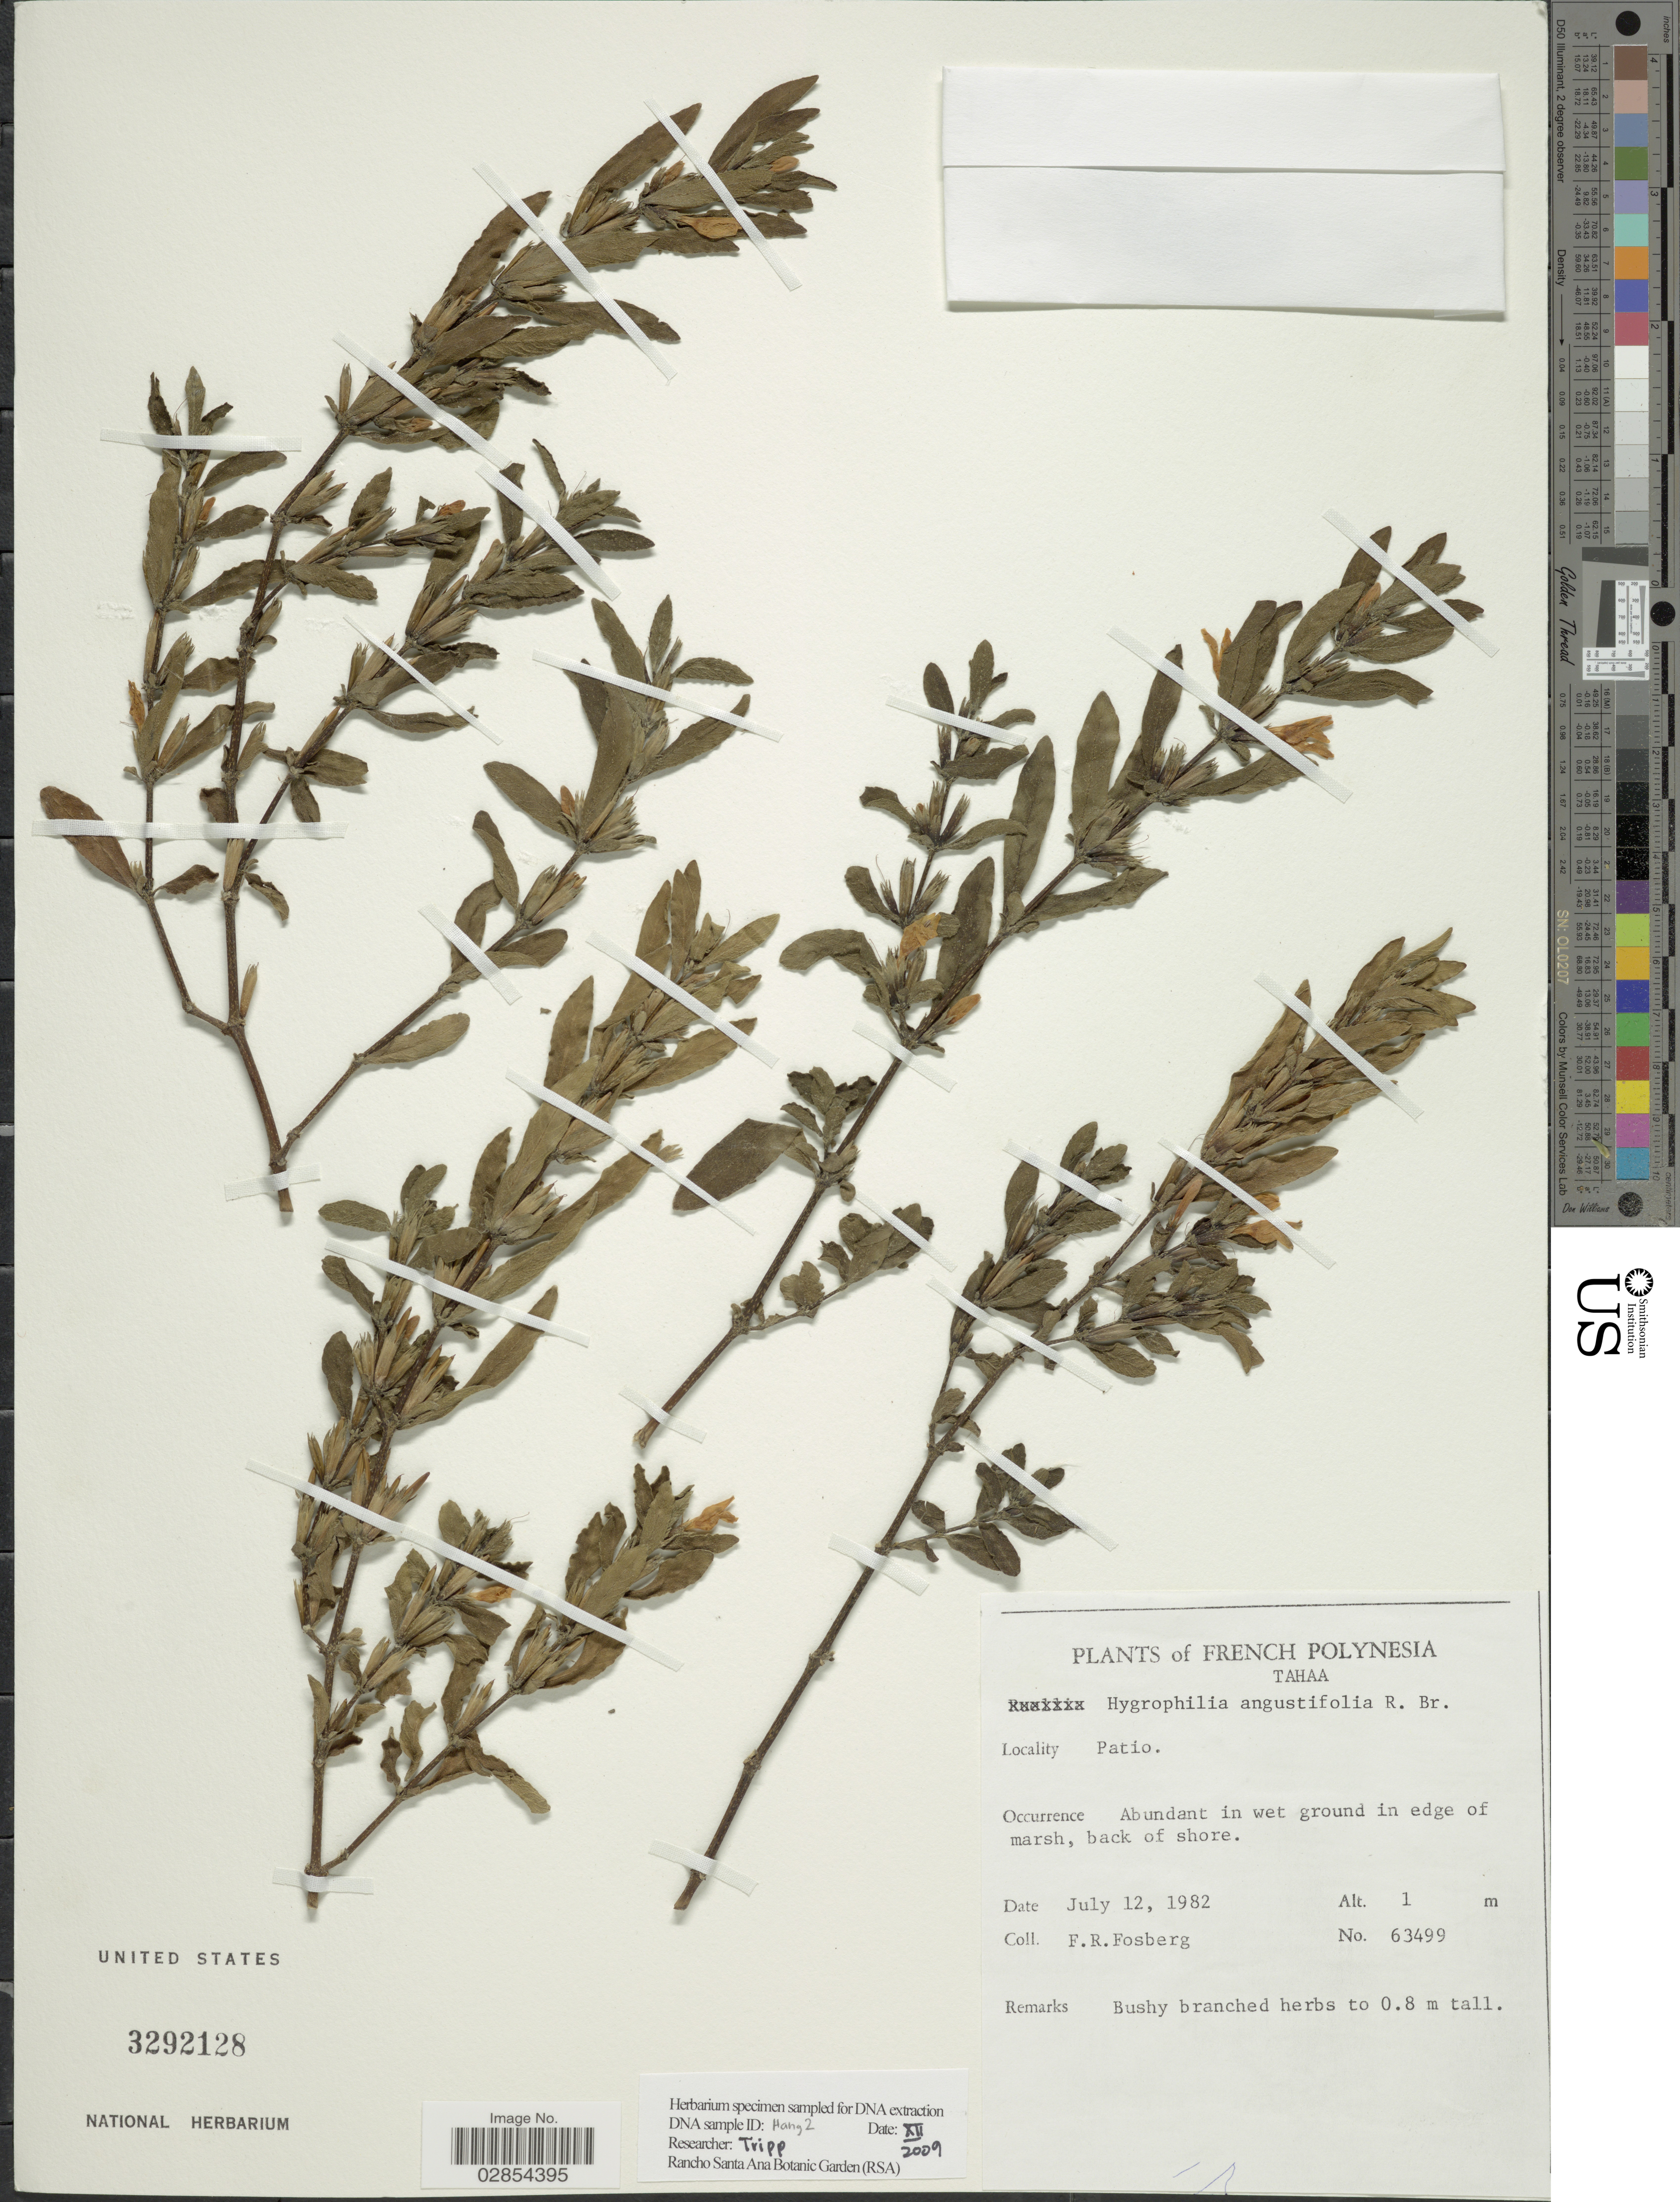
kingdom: Plantae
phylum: Tracheophyta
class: Magnoliopsida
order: Lamiales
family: Acanthaceae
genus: Hygrophila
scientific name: Hygrophila angustifolia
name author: R. Br.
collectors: F. R. Fosberg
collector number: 63499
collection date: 1982-07-12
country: French Polynesia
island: Tahaa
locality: Tahaa. Patio.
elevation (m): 1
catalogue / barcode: US 3292128